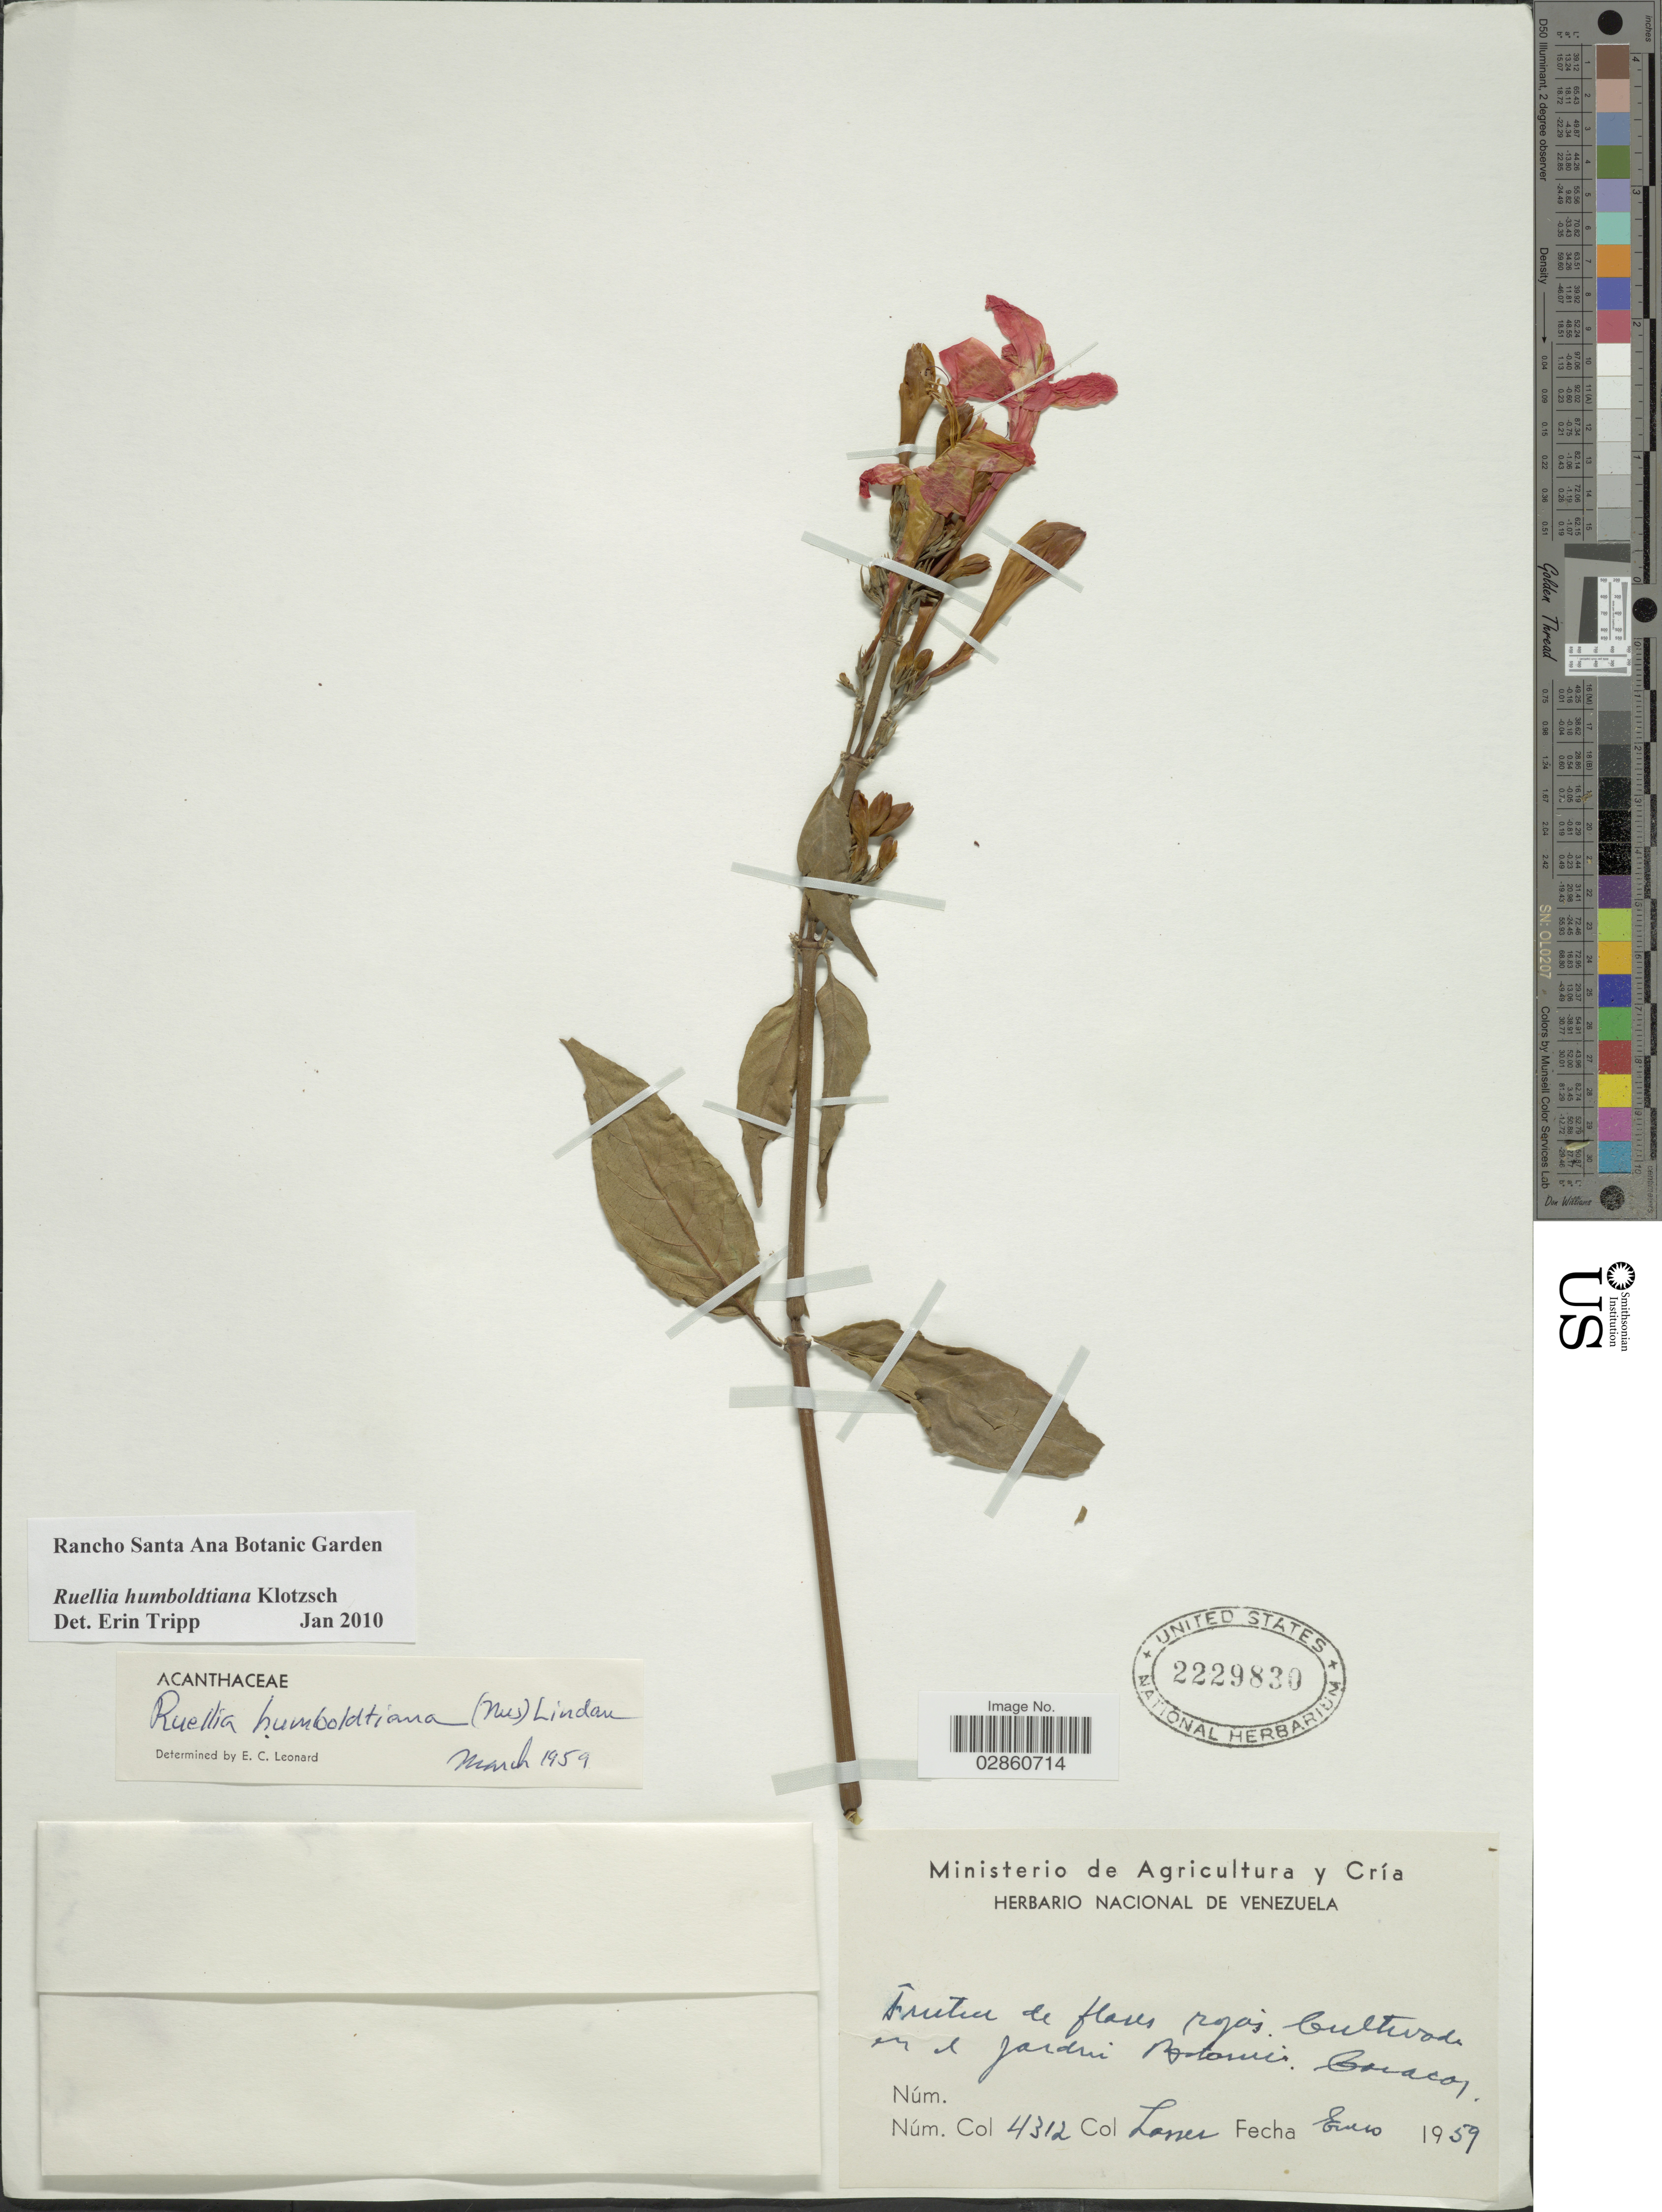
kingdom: Plantae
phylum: Tracheophyta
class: Magnoliopsida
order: Lamiales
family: Acanthaceae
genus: Ruellia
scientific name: Ruellia humboldtiana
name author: (Nees) Lindau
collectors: -- Lasser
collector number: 4312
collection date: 1959-01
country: Venezuela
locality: Cultivada en el Jardin Botanico: Goiacos [interpreted].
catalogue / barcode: US 2229830